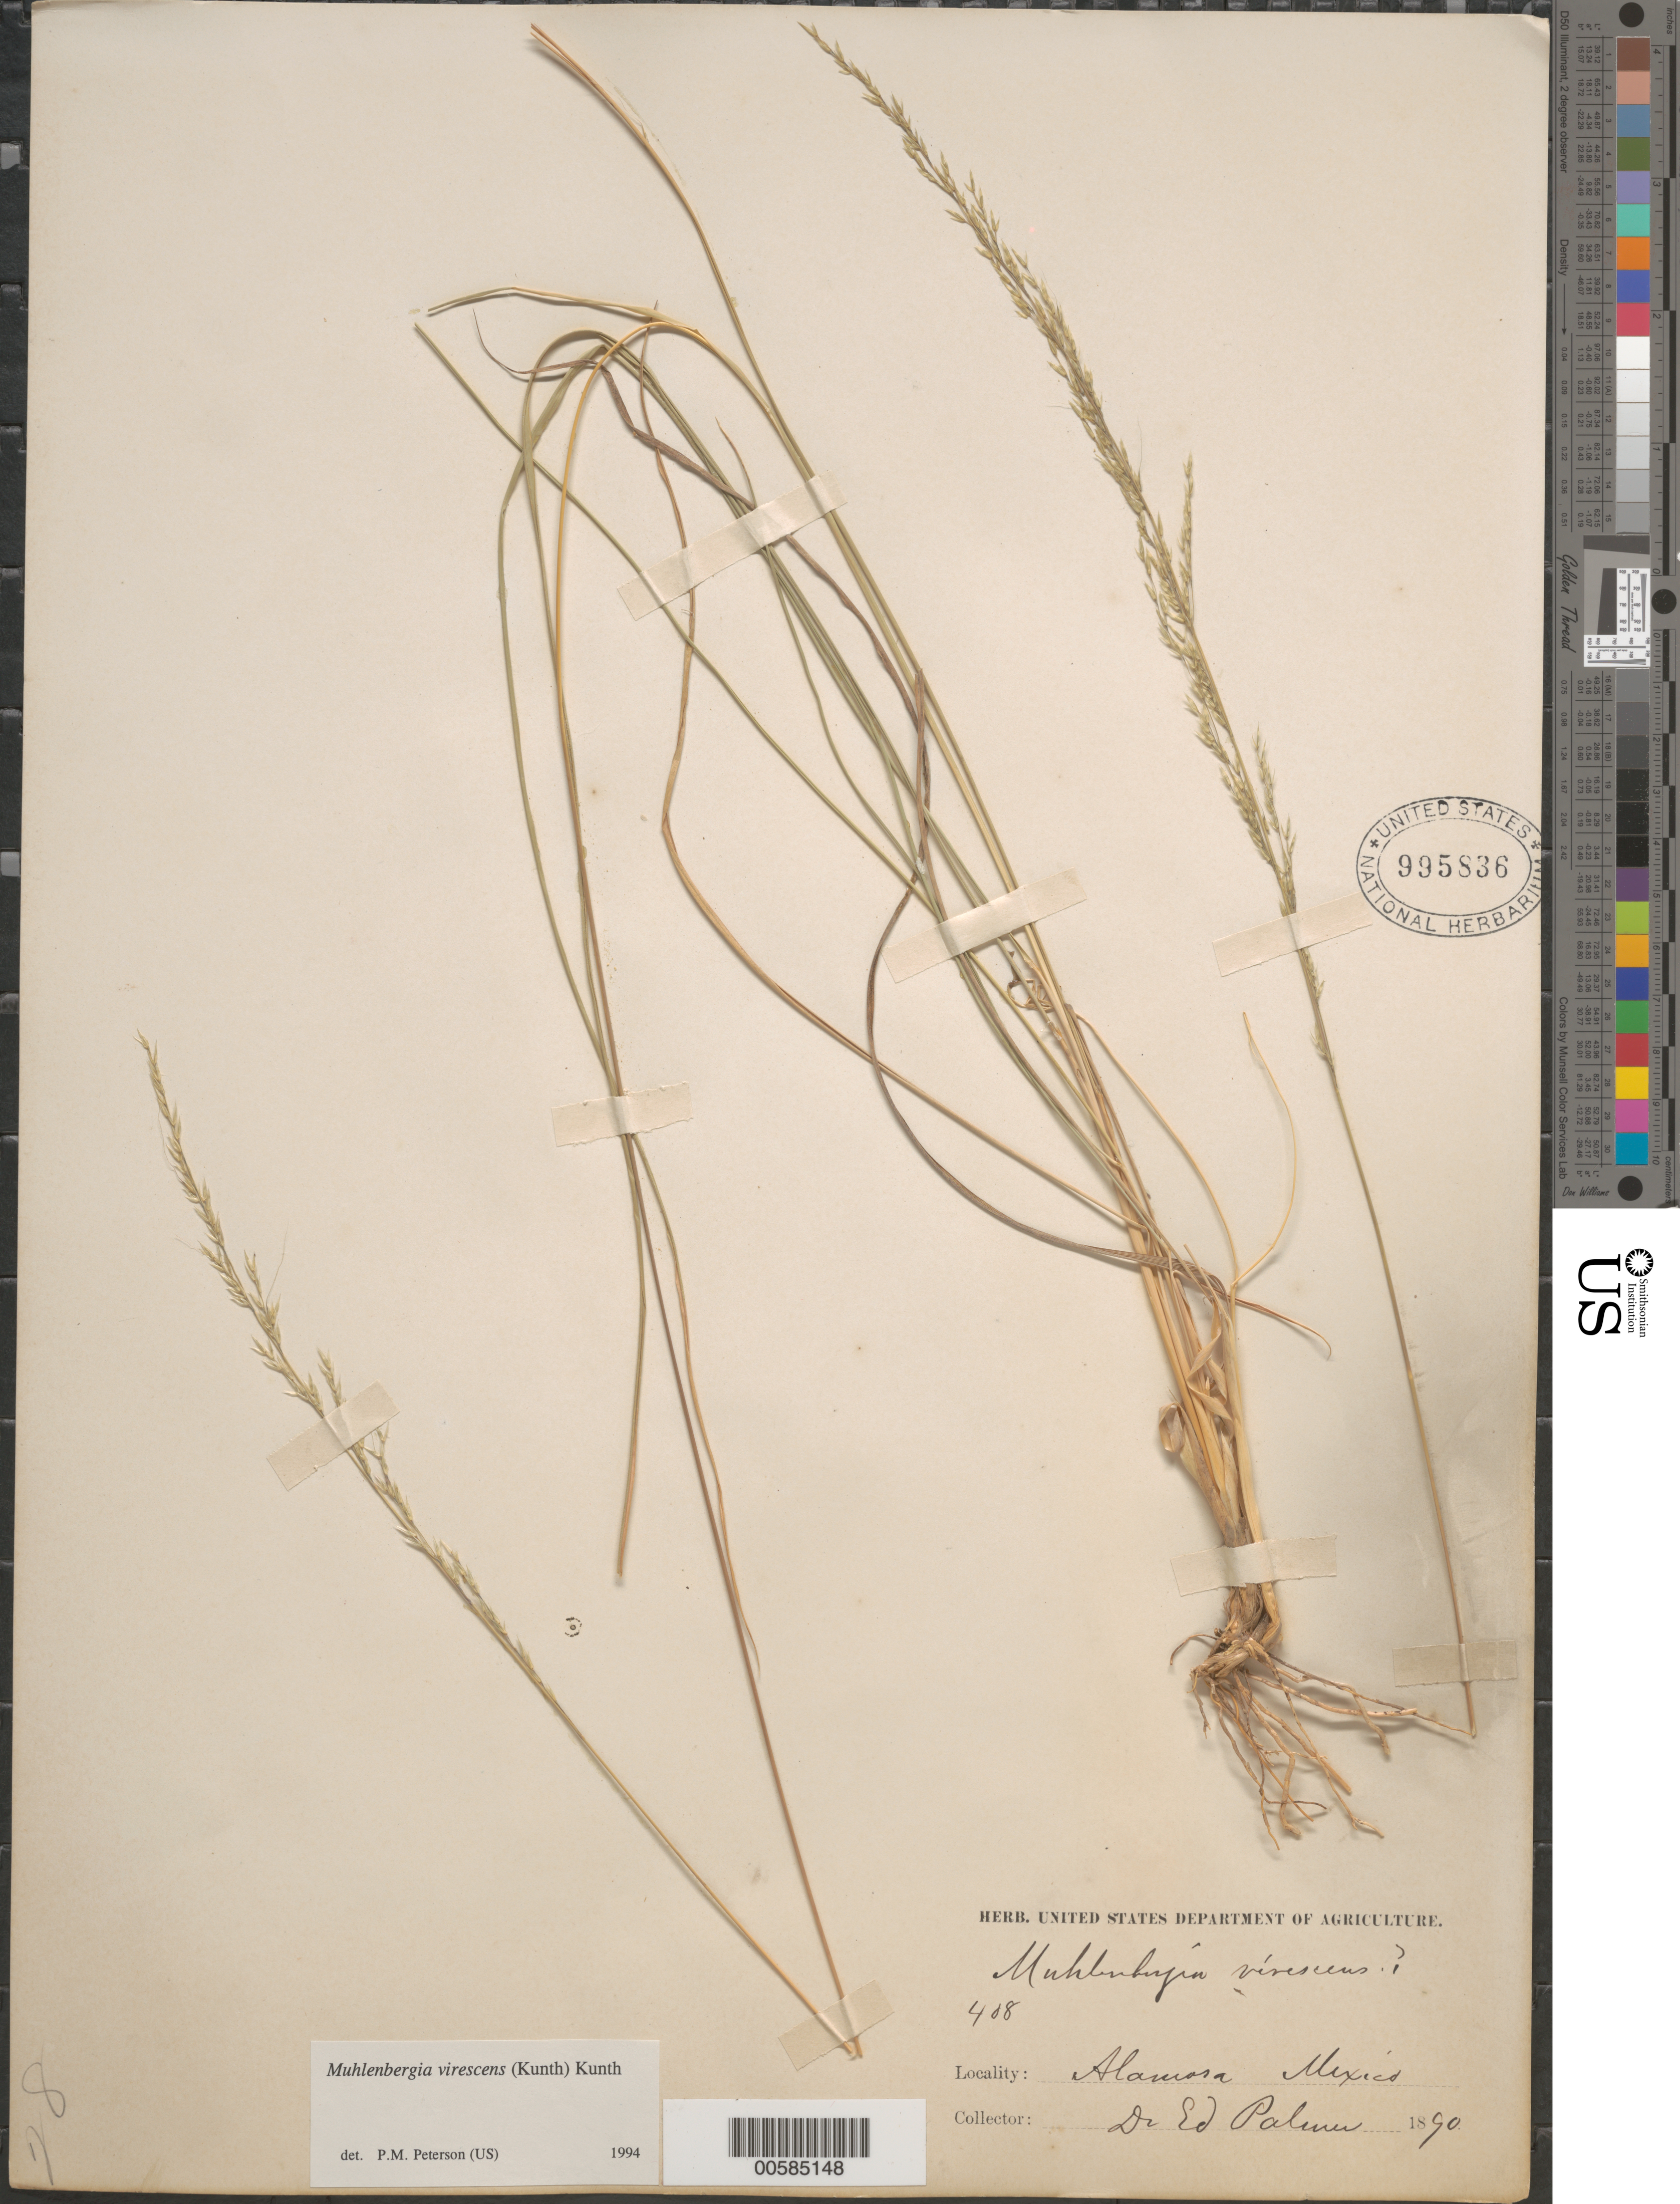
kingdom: Plantae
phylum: Tracheophyta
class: Liliopsida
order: Poales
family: Poaceae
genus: Muhlenbergia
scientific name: Muhlenbergia virescens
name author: (Kunth) Trin.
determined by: Peterson, Paul M., (BOT), Smithsonian Institution - National Museum of Natural History (UNITED STATES)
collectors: E. Palmer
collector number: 408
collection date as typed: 0 1890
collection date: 1890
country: Mexico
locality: Alamora.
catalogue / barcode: US 995836